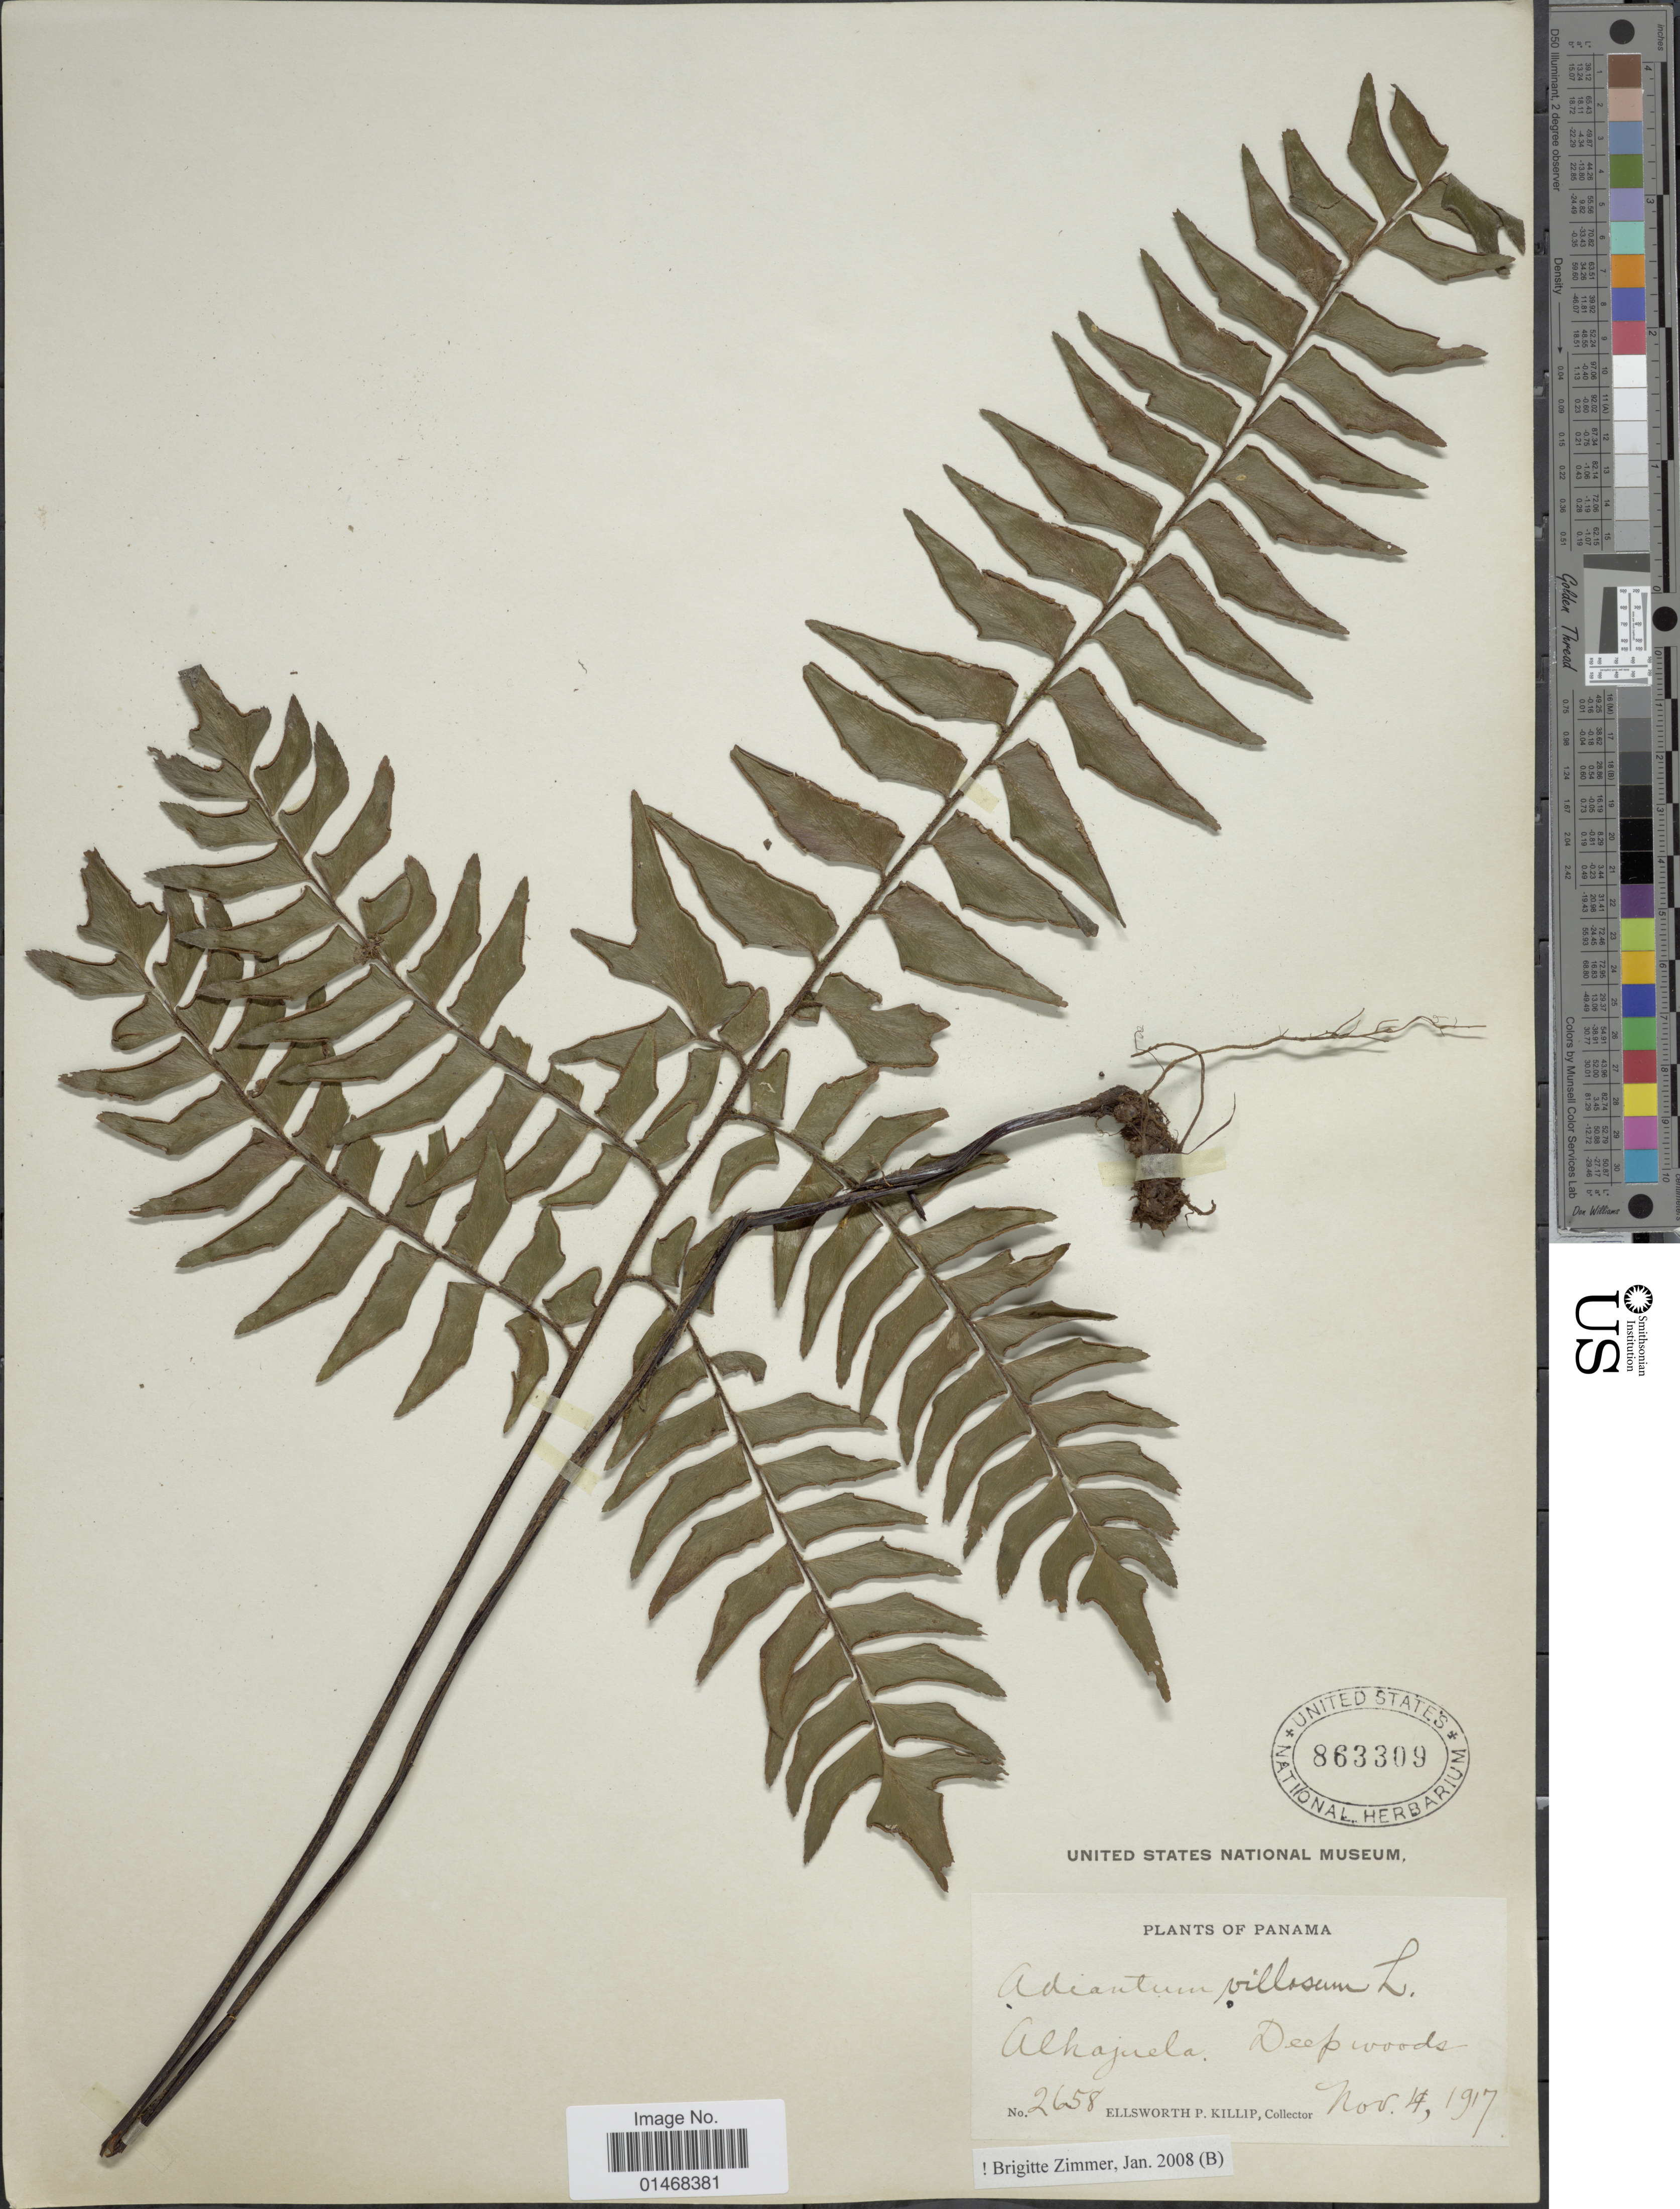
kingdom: Plantae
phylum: Tracheophyta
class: Polypodiopsida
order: Polypodiales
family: Pteridaceae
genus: Adiantum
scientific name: Adiantum villosum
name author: L.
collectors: E. P. Killip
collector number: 2658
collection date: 1917-11-04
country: Panama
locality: Alhajuela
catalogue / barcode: US 863309